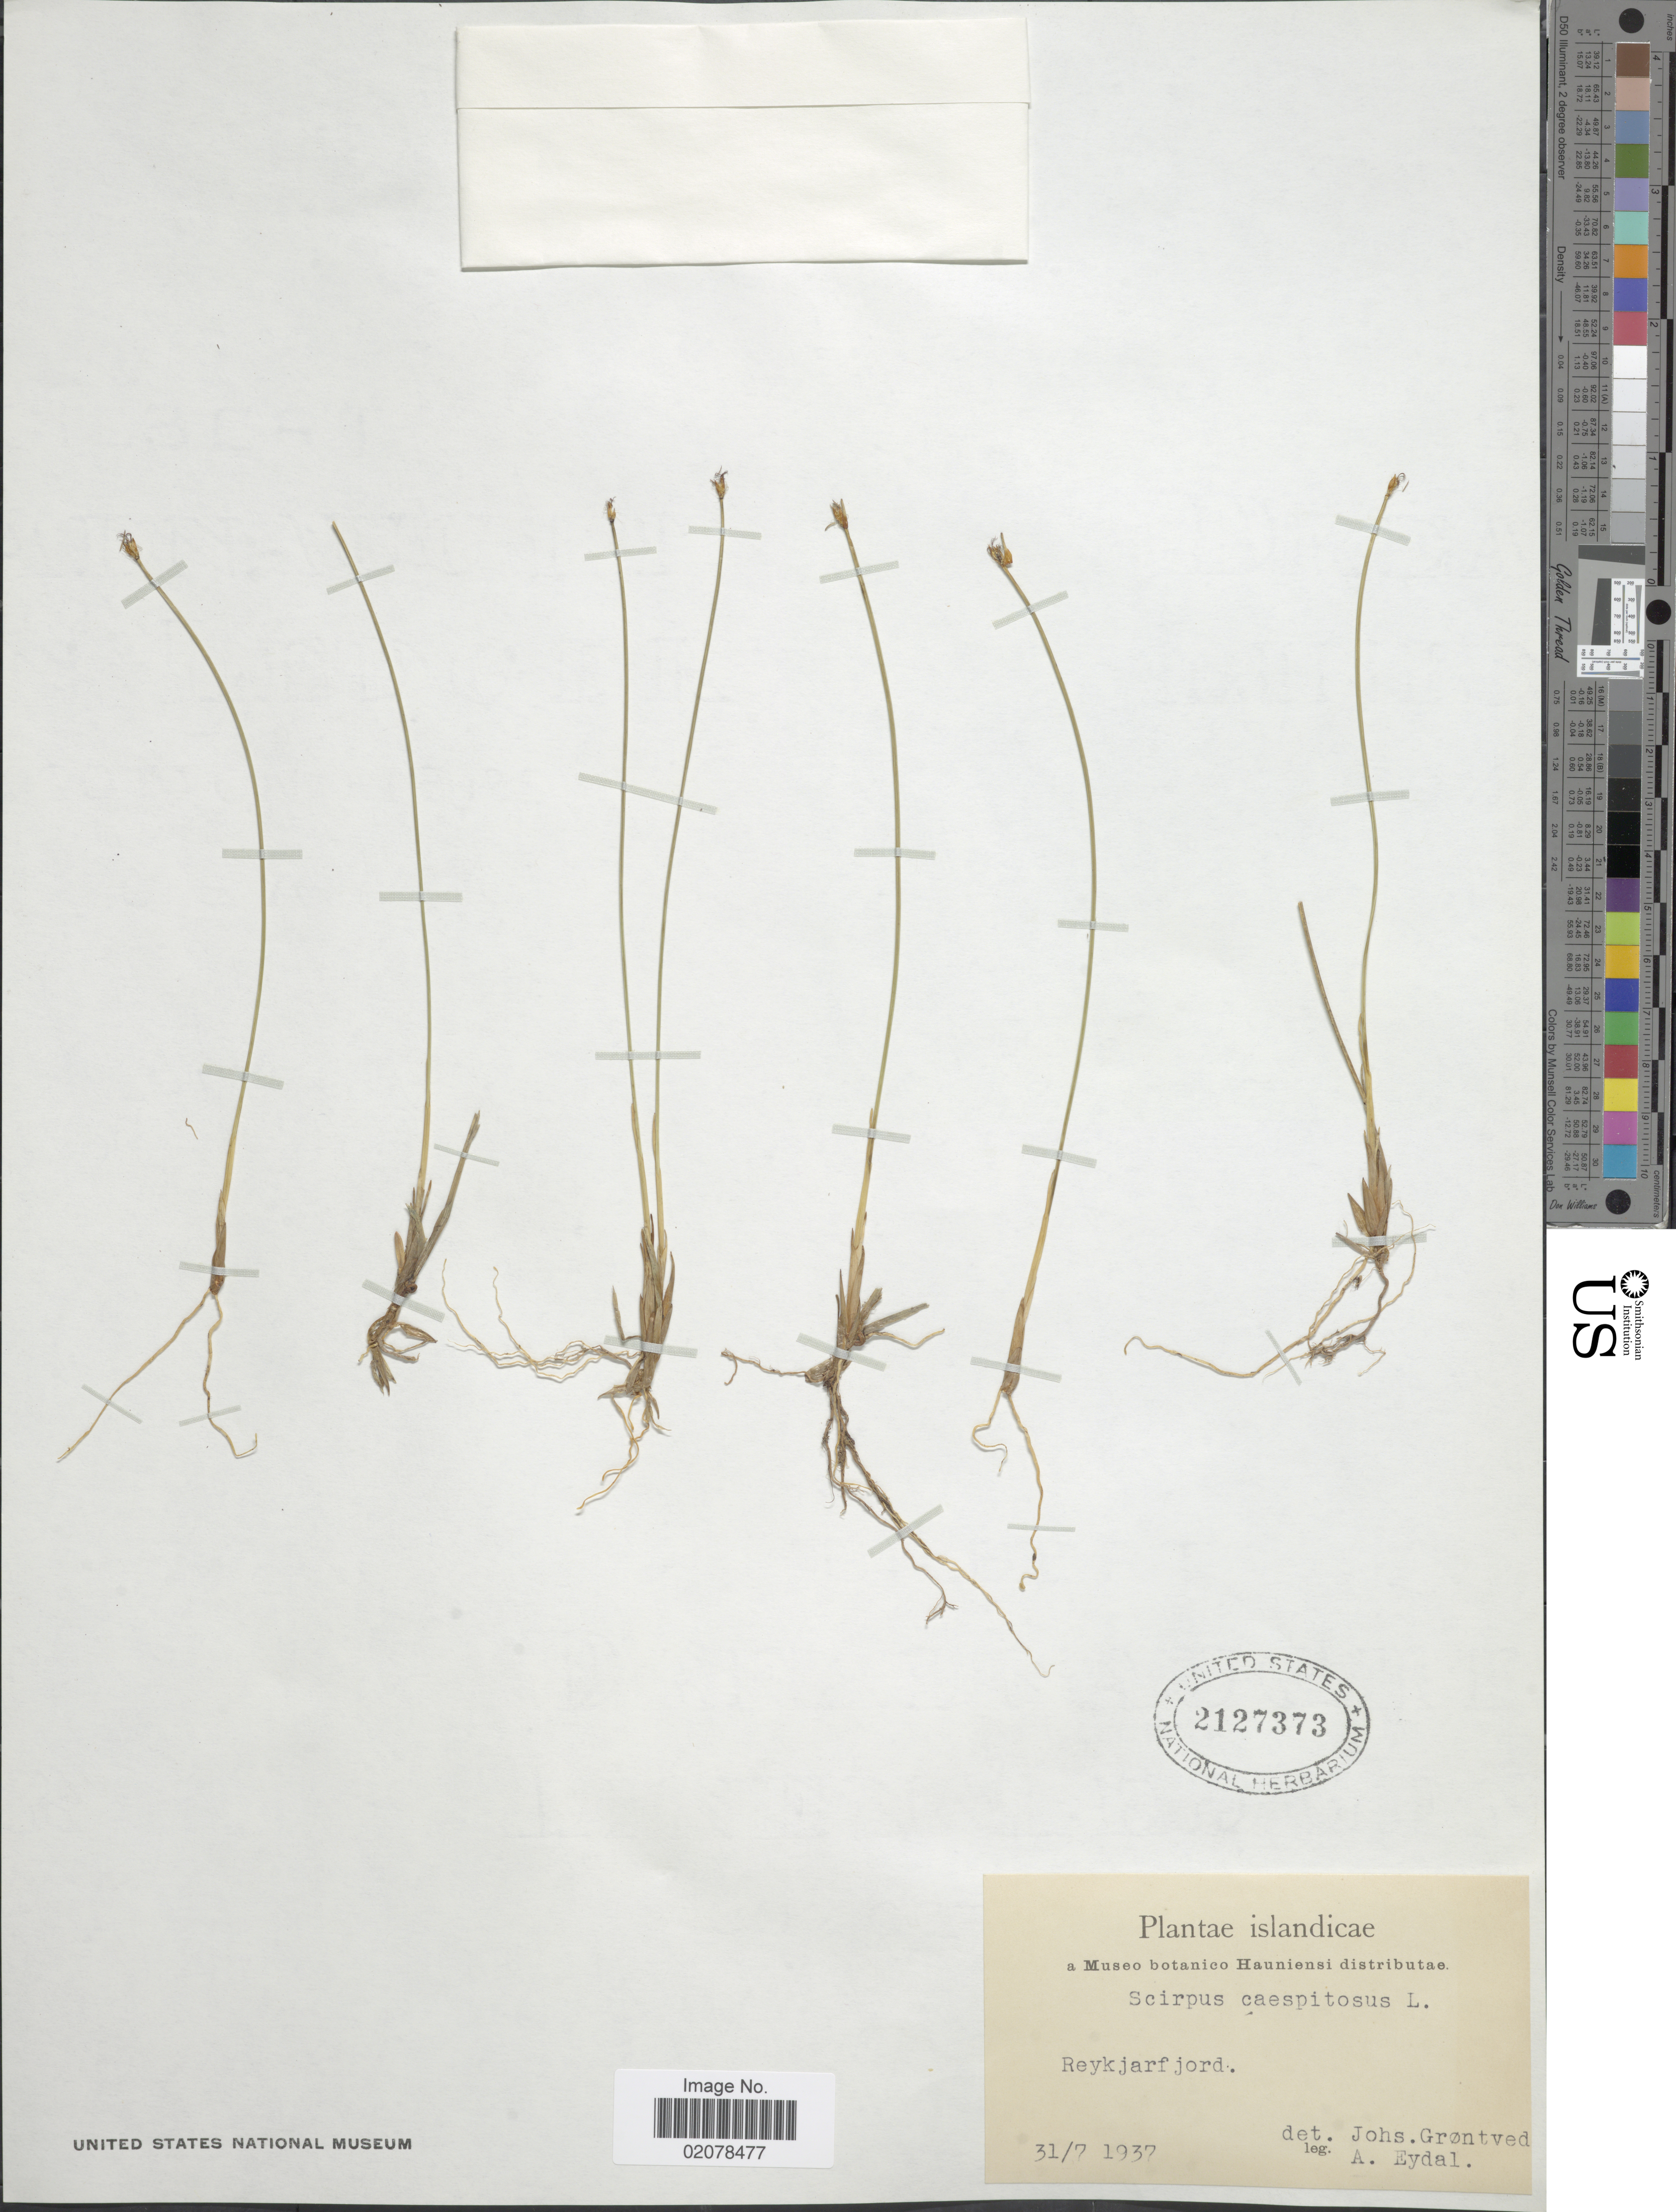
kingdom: Plantae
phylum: Tracheophyta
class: Liliopsida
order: Poales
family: Cyperaceae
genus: Trichophorum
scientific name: Trichophorum cespitosum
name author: (L.) Hartm.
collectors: J. Grontved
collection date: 1937-07-31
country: Iceland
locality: Reykjarfjord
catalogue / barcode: US 2127373